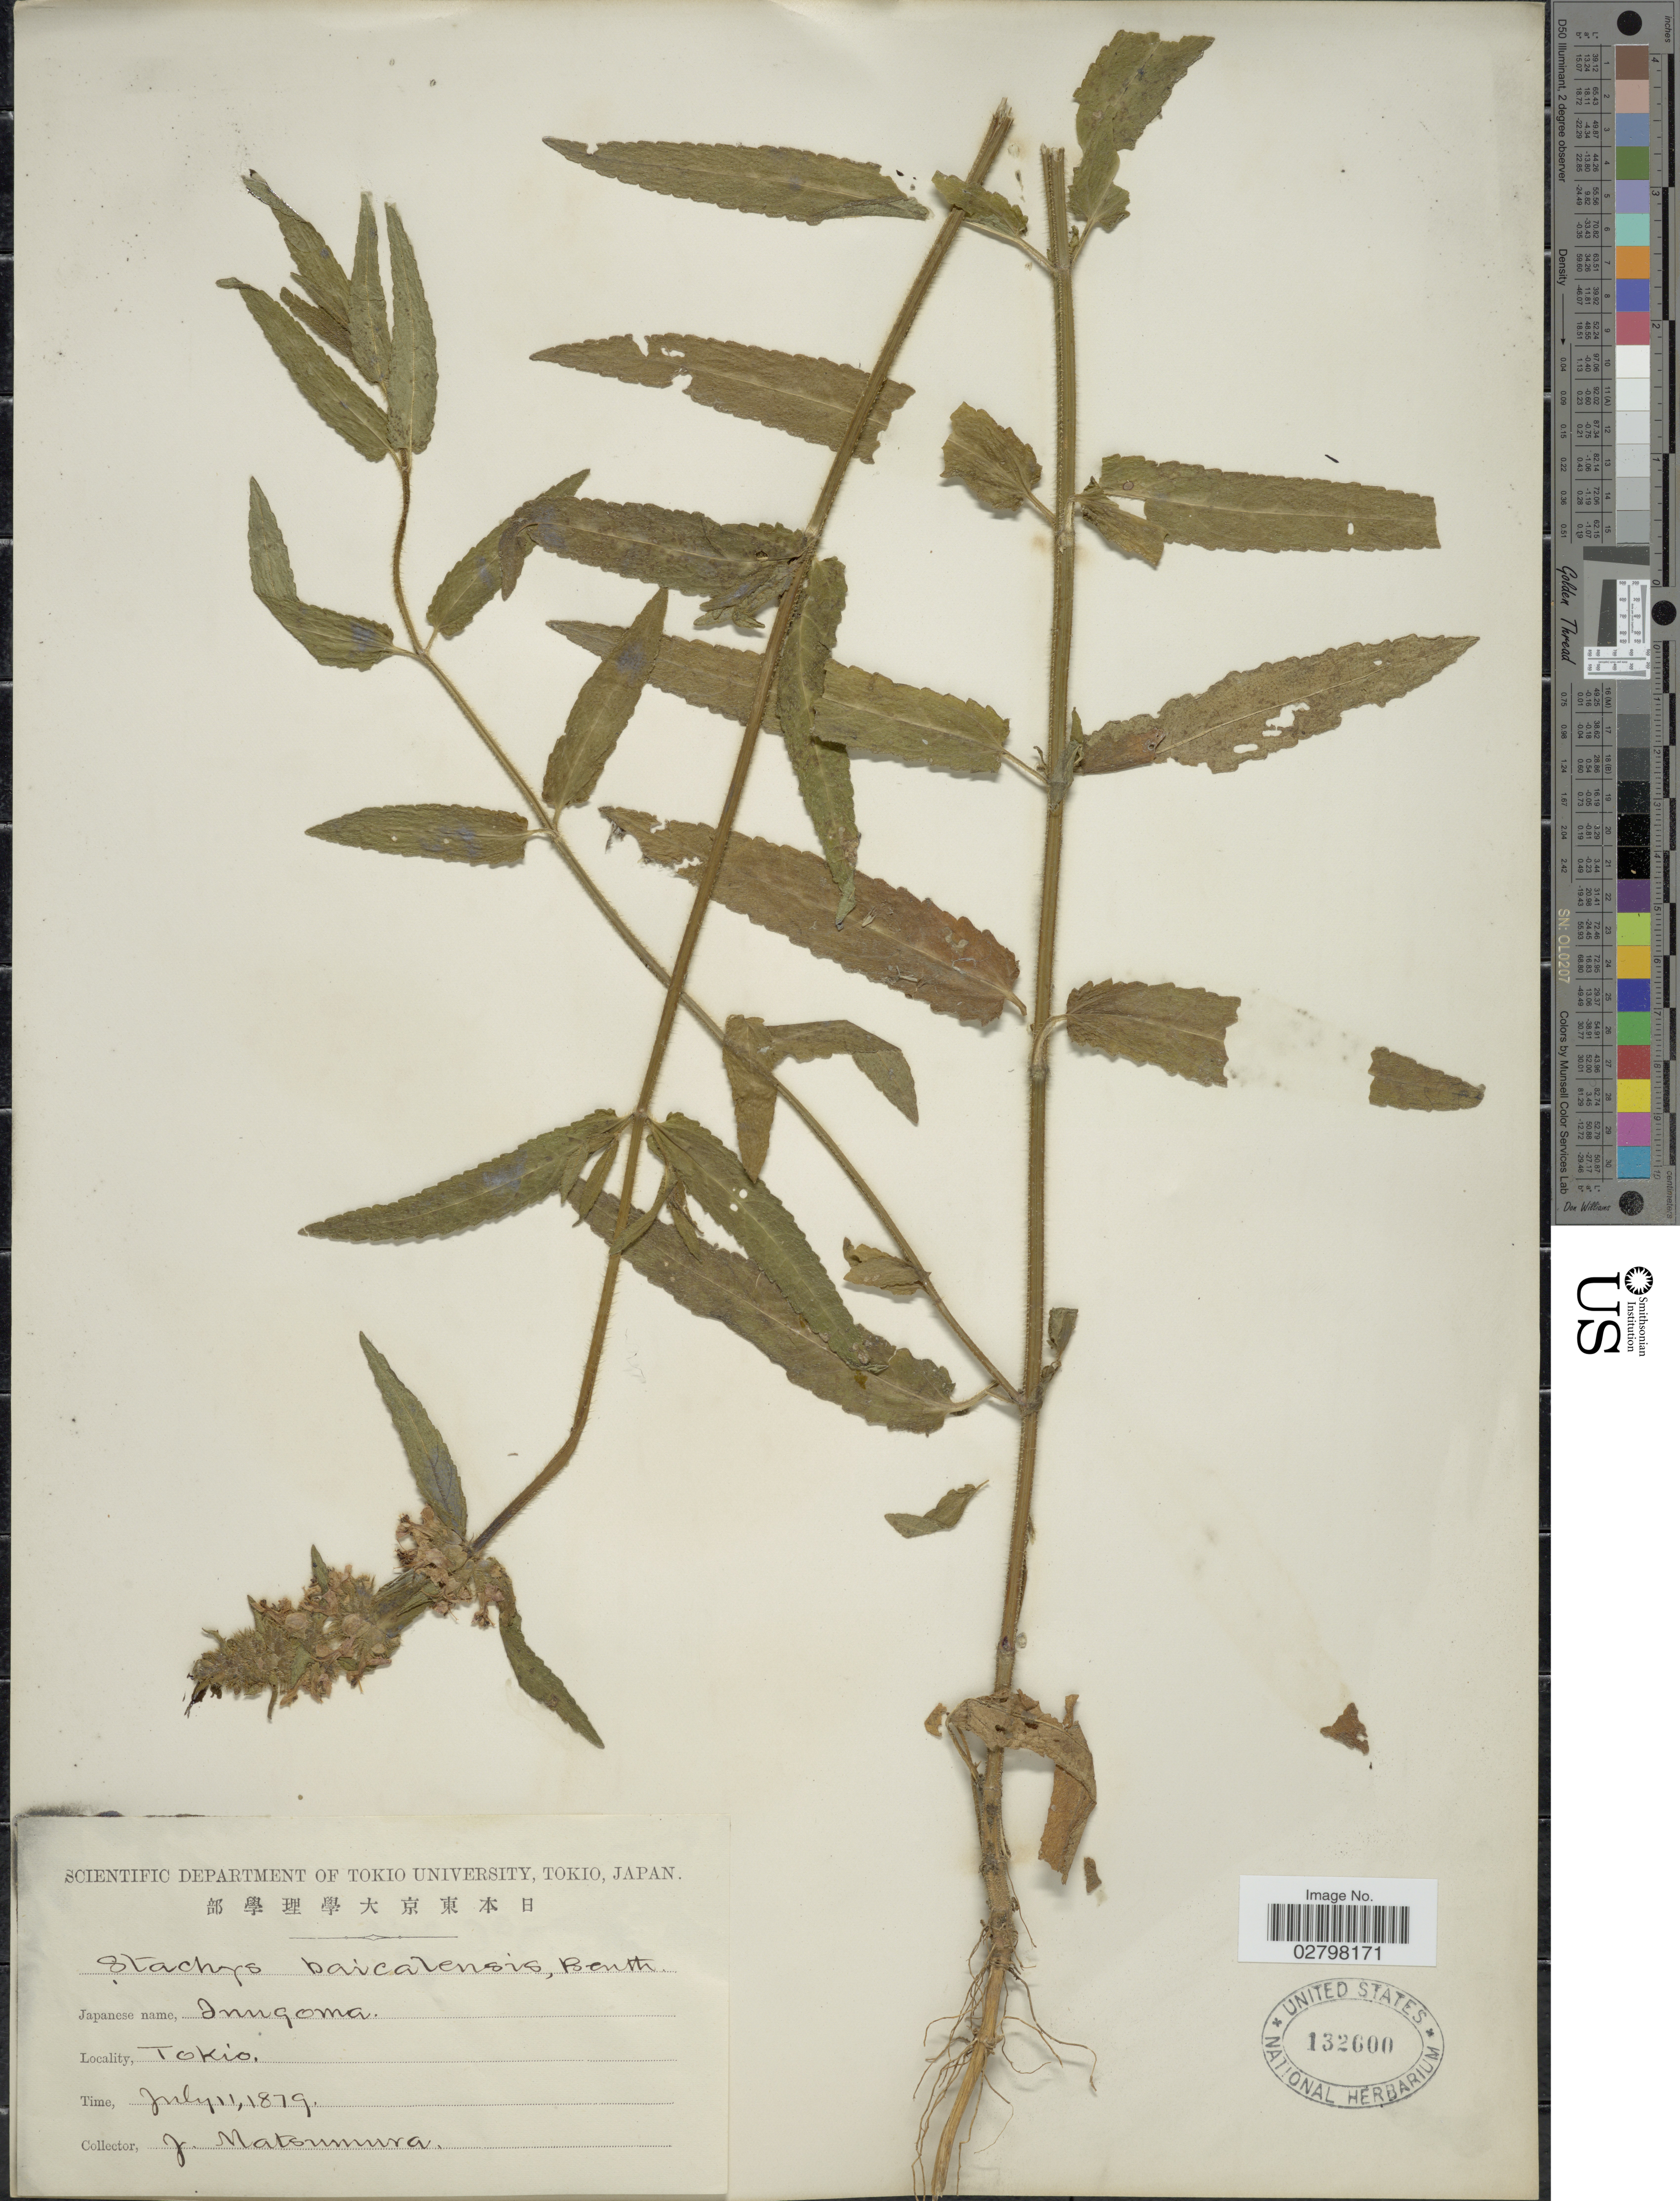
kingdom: Plantae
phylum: Tracheophyta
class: Magnoliopsida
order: Lamiales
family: Lamiaceae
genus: Stachys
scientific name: Stachys baicalensis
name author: Fisch. ex Benth.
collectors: J. Matsumura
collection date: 1879-07-11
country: Japan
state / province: Tokyo, Federal City of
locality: Tokio.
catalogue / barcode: US 132600